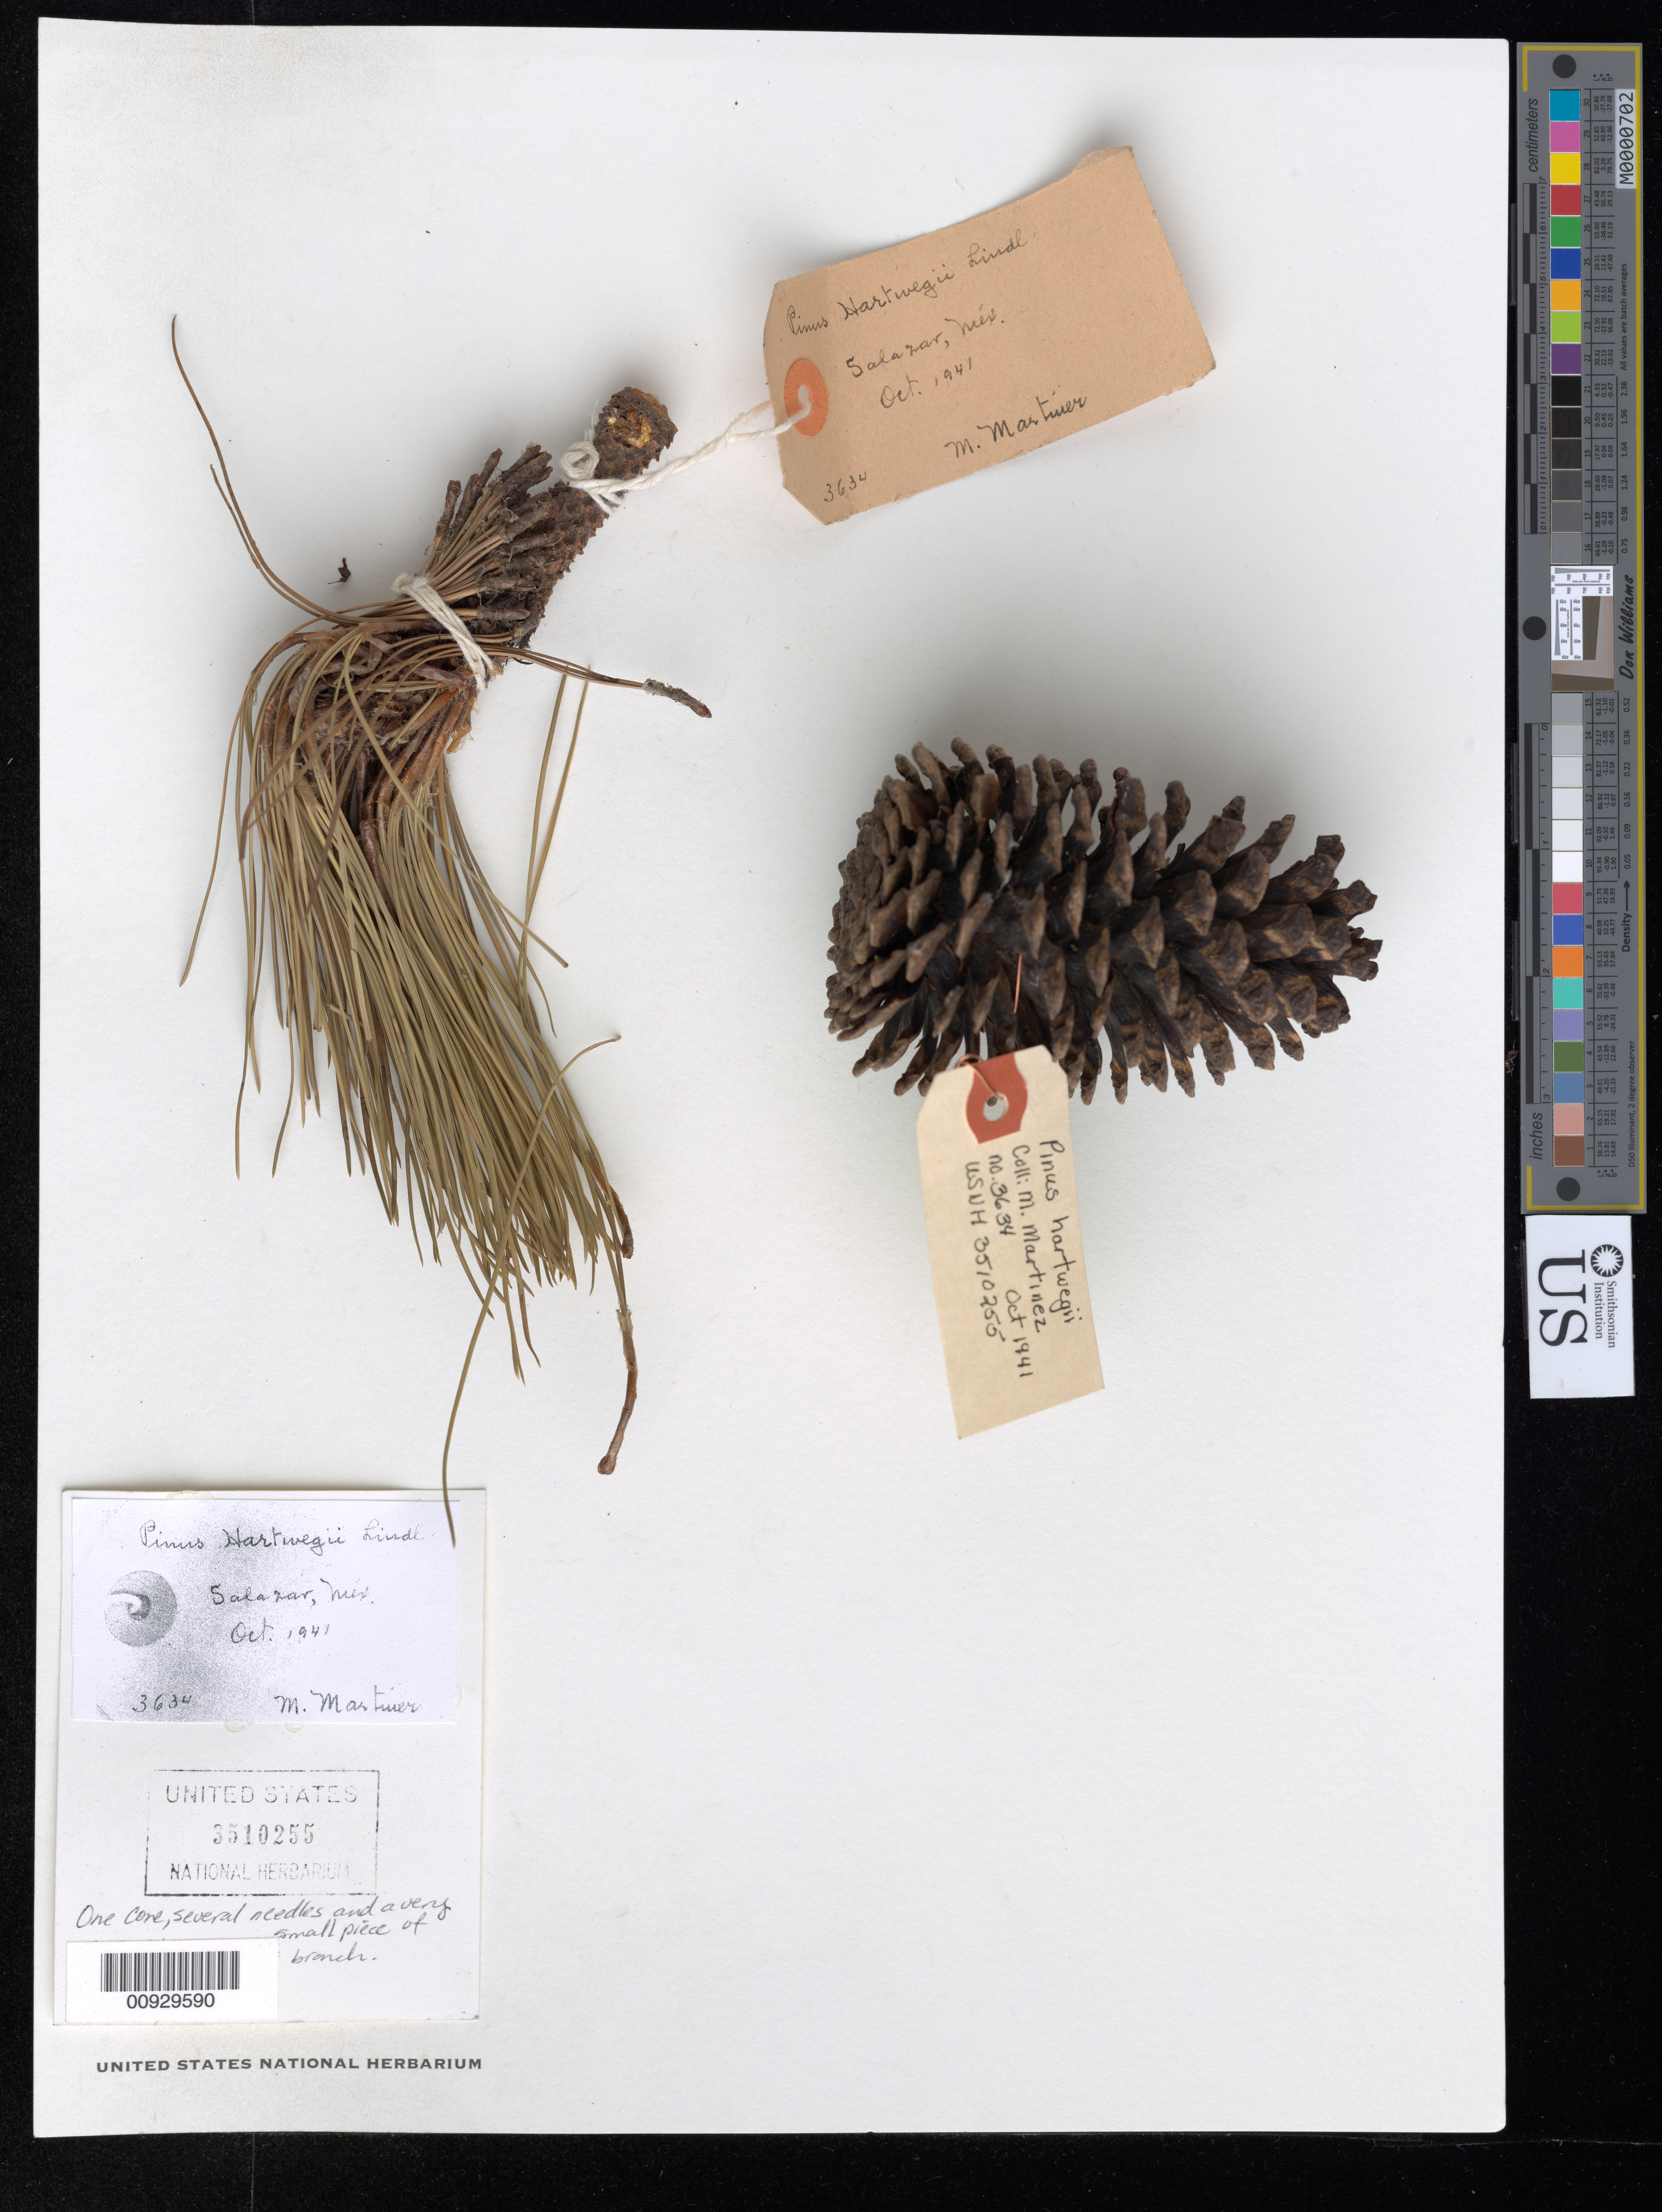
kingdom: Plantae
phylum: Tracheophyta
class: Pinopsida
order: Pinales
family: Pinaceae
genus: Pinus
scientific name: Pinus hartwegii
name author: Lindl.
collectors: M. Martinez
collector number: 3634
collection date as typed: Oct 1941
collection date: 1941-10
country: Mexico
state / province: México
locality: Salazar.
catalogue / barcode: US 3510255